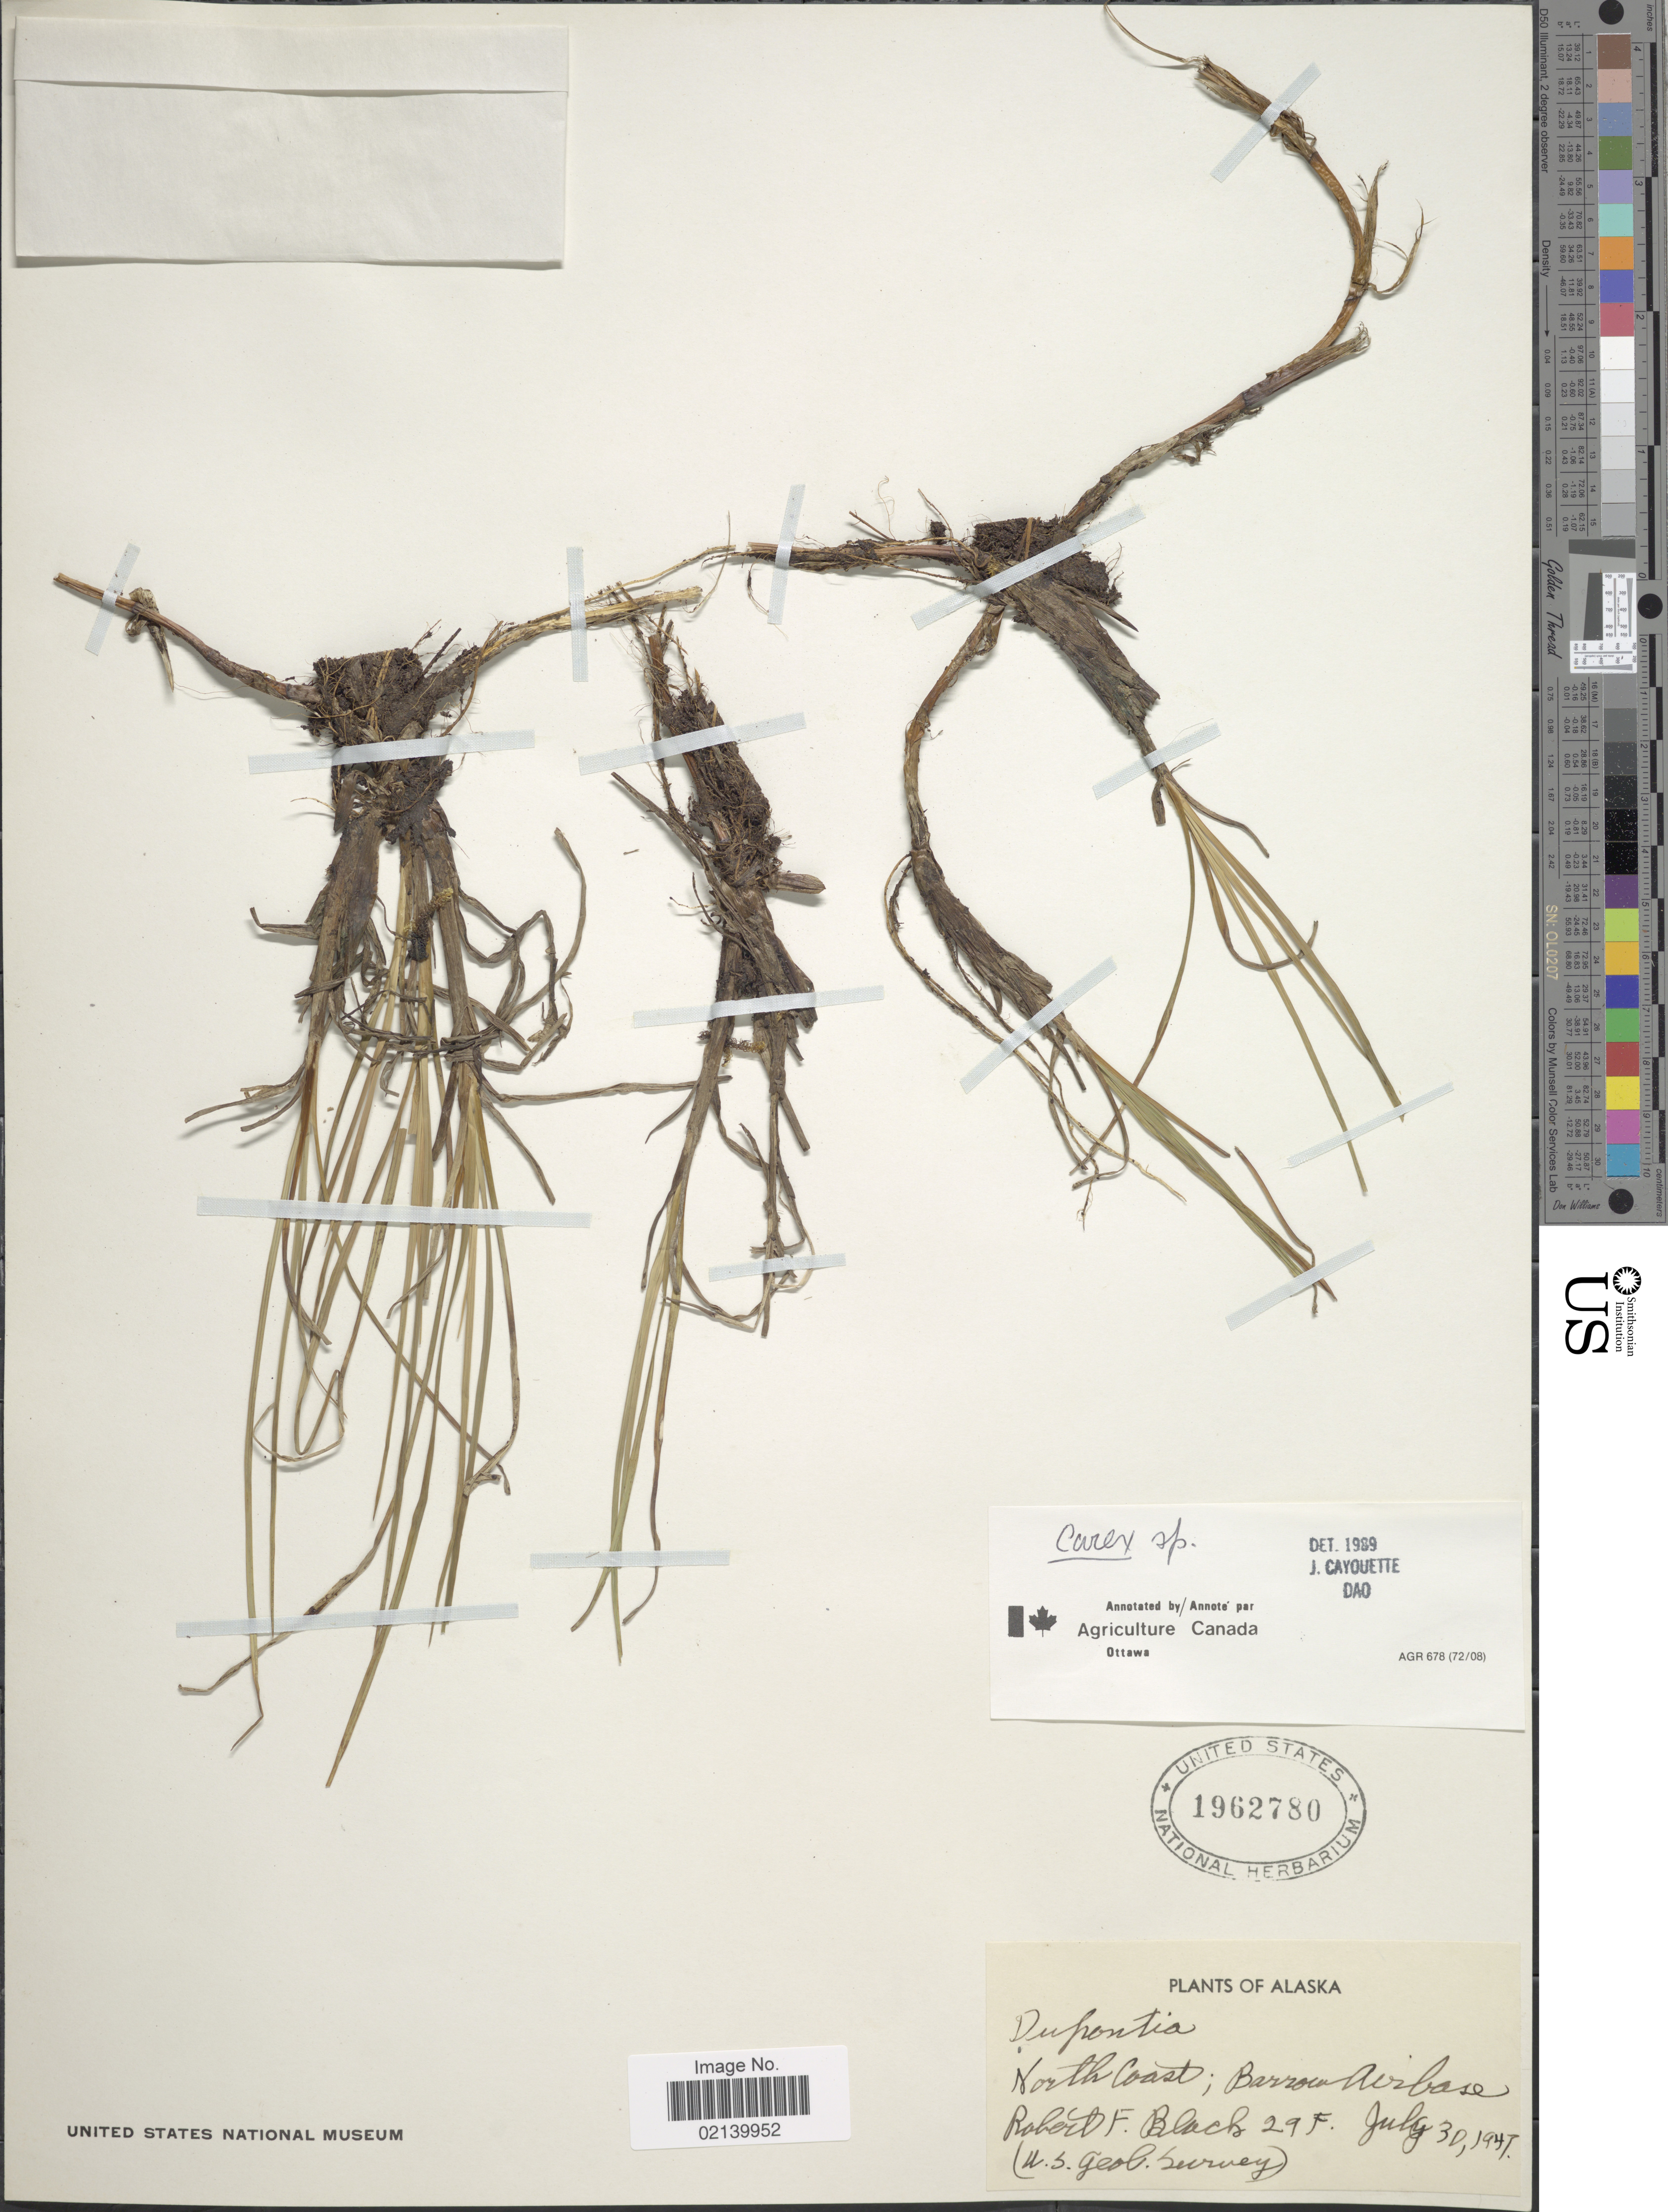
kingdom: Plantae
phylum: Tracheophyta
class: Liliopsida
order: Poales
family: Cyperaceae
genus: Carex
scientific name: Carex sp.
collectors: R. F. Black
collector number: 29F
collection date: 1947-07-30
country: United States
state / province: Alaska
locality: North Coast; Barrow Airbase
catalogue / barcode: US 1962780